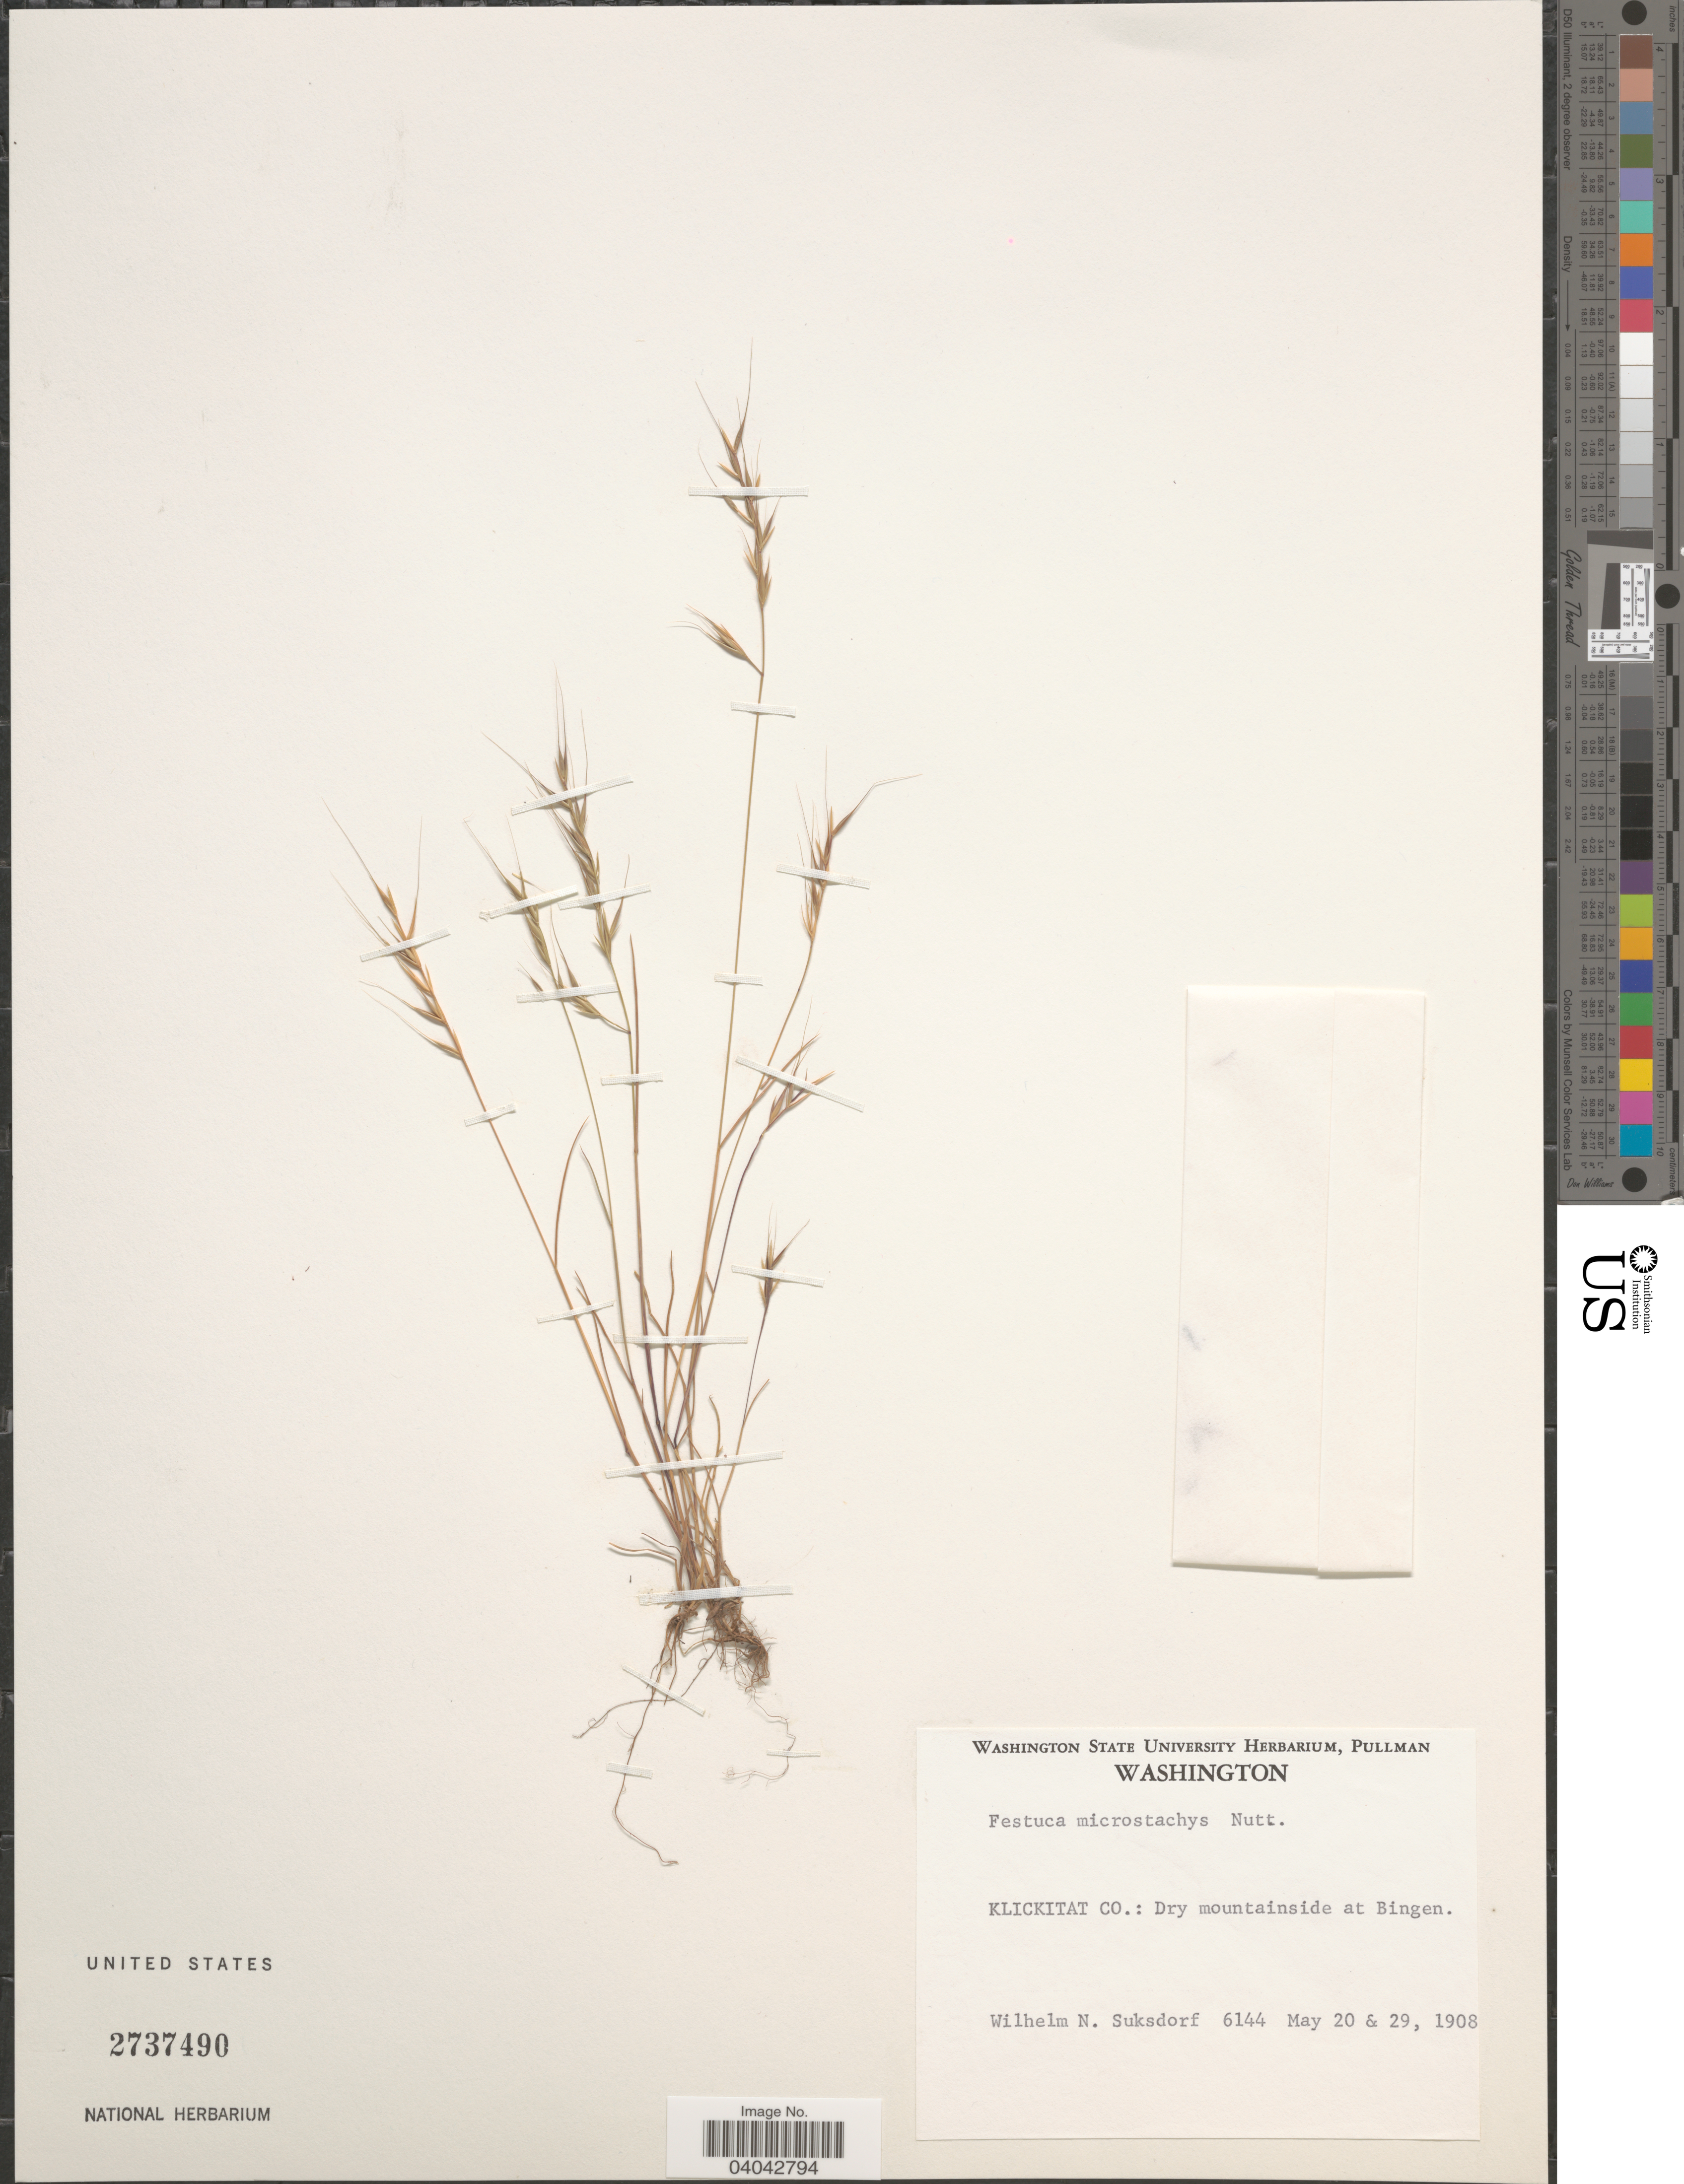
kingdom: Plantae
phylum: Tracheophyta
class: Liliopsida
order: Poales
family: Poaceae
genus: Festuca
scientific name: Festuca microstachys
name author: Nutt.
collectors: W. N. Suksdorf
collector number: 6144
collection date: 1908-05-20/1908-05-29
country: United States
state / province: Washington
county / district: Klickitat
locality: Klickitat Co.: Dry mountainside at Bingen.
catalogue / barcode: US 2737490